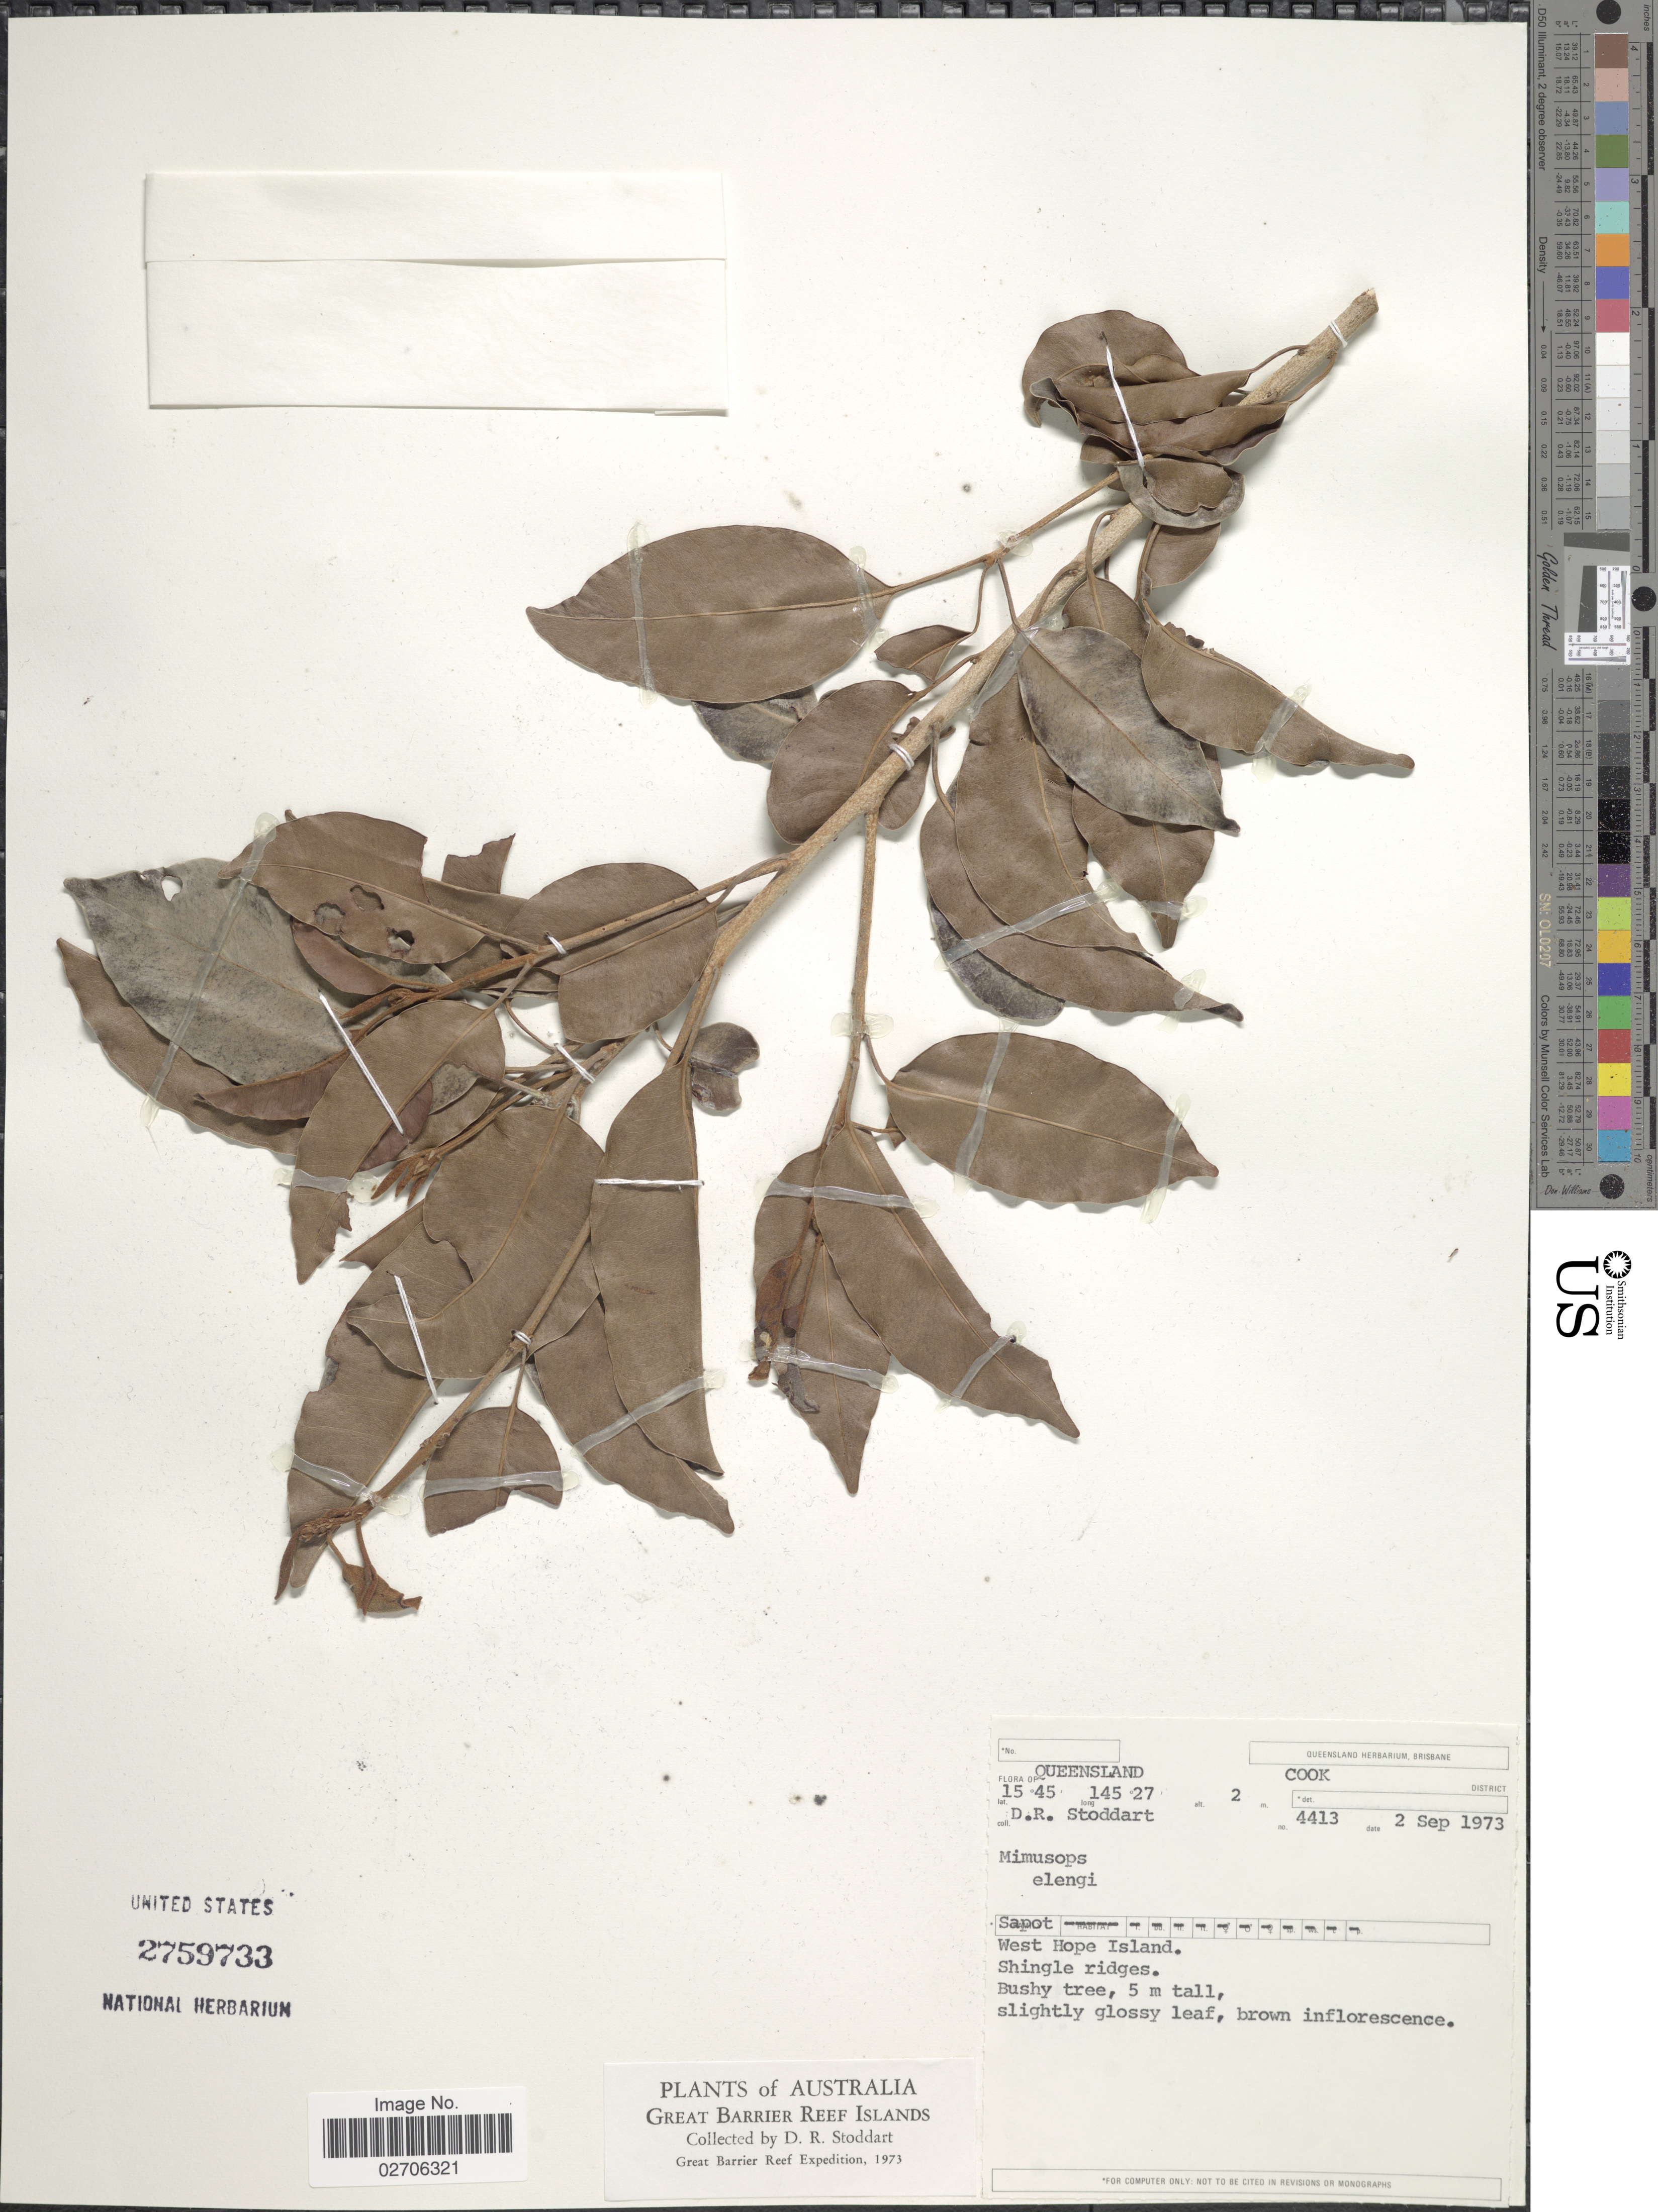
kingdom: Plantae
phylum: Tracheophyta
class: Magnoliopsida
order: Ericales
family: Sapotaceae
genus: Mimusops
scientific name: Mimusops djave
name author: Engl.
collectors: D. R. Stoddart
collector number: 4413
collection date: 1973-09-02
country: Australia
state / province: Queensland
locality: Cook District. West Hope Island. Great Barrier Reef Islands.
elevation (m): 2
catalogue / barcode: US 2759733